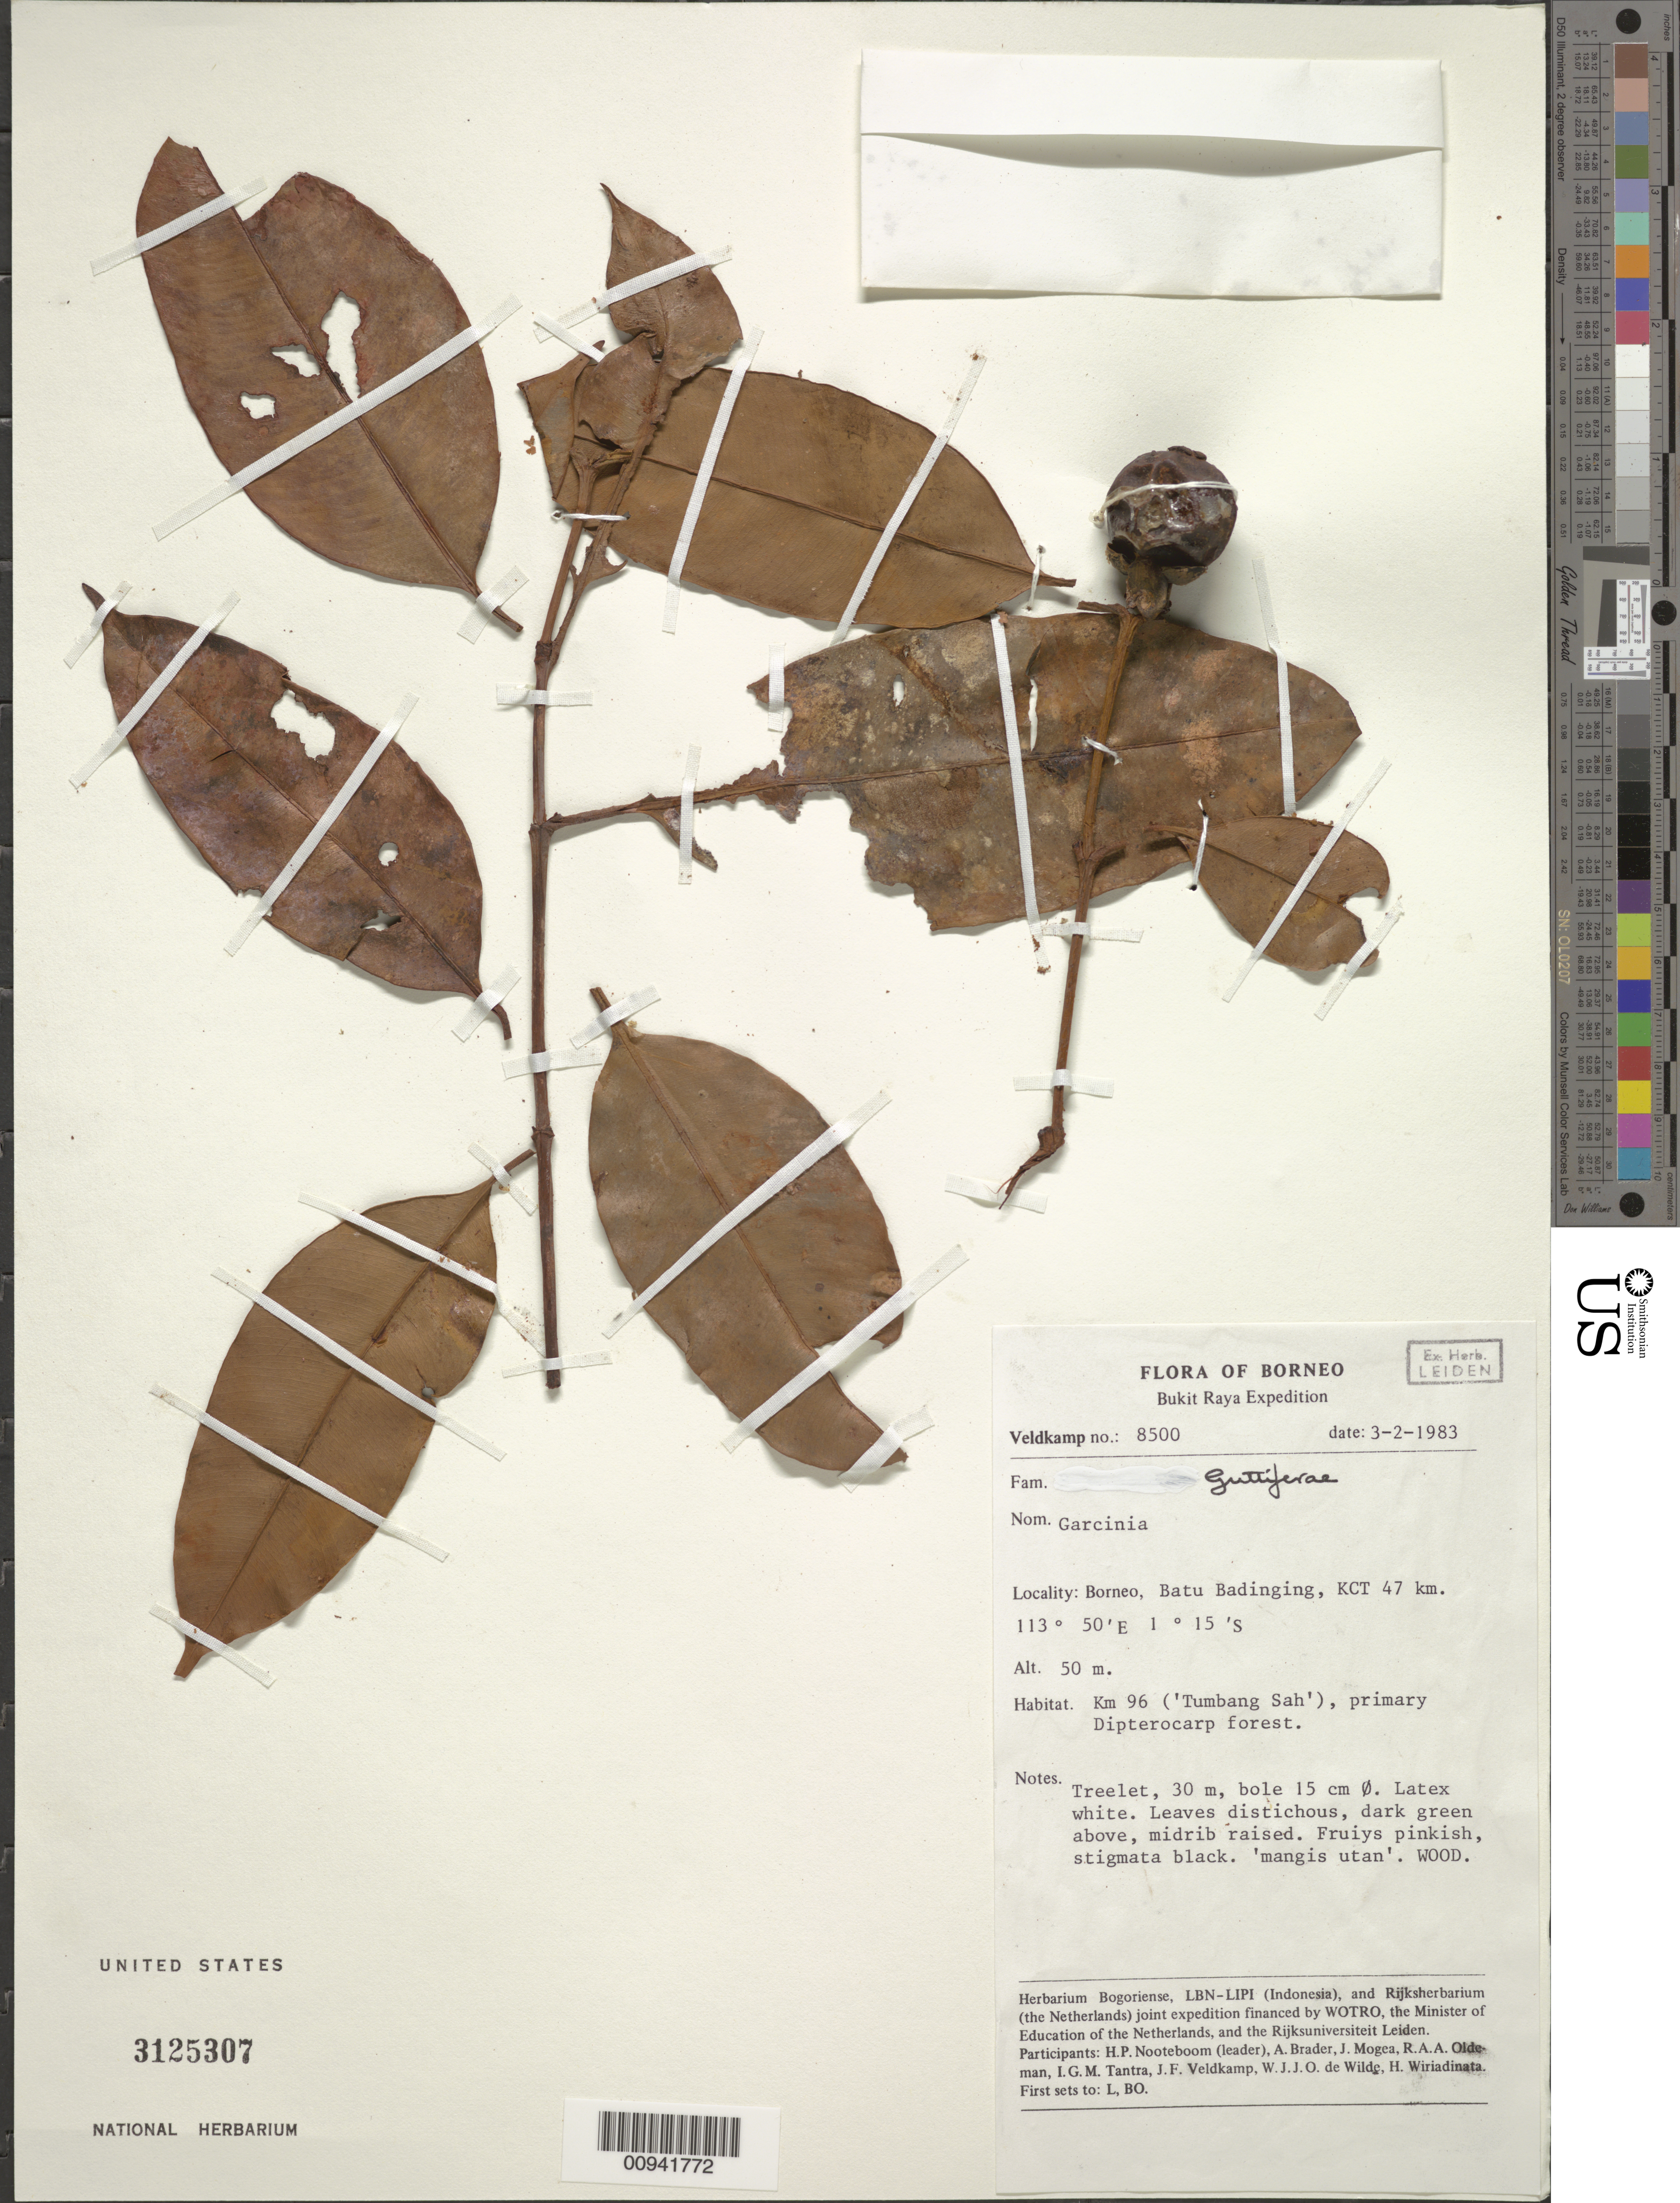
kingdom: Plantae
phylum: Tracheophyta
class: Magnoliopsida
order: Malpighiales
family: Clusiaceae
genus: Garcinia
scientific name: Garcinia sp.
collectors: J. F. Veldkamp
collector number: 8500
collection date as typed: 03 Feb 1983 or 02 Mar 1983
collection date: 1983-02-03 or 1983-03-02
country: Indonesia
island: Borneo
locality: Bukit Raya Expedition. Batu Badinging, KCT 47 km.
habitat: Km 96 ('Tumbang Sah"), primary Dipterocarp forest.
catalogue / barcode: US 3125307